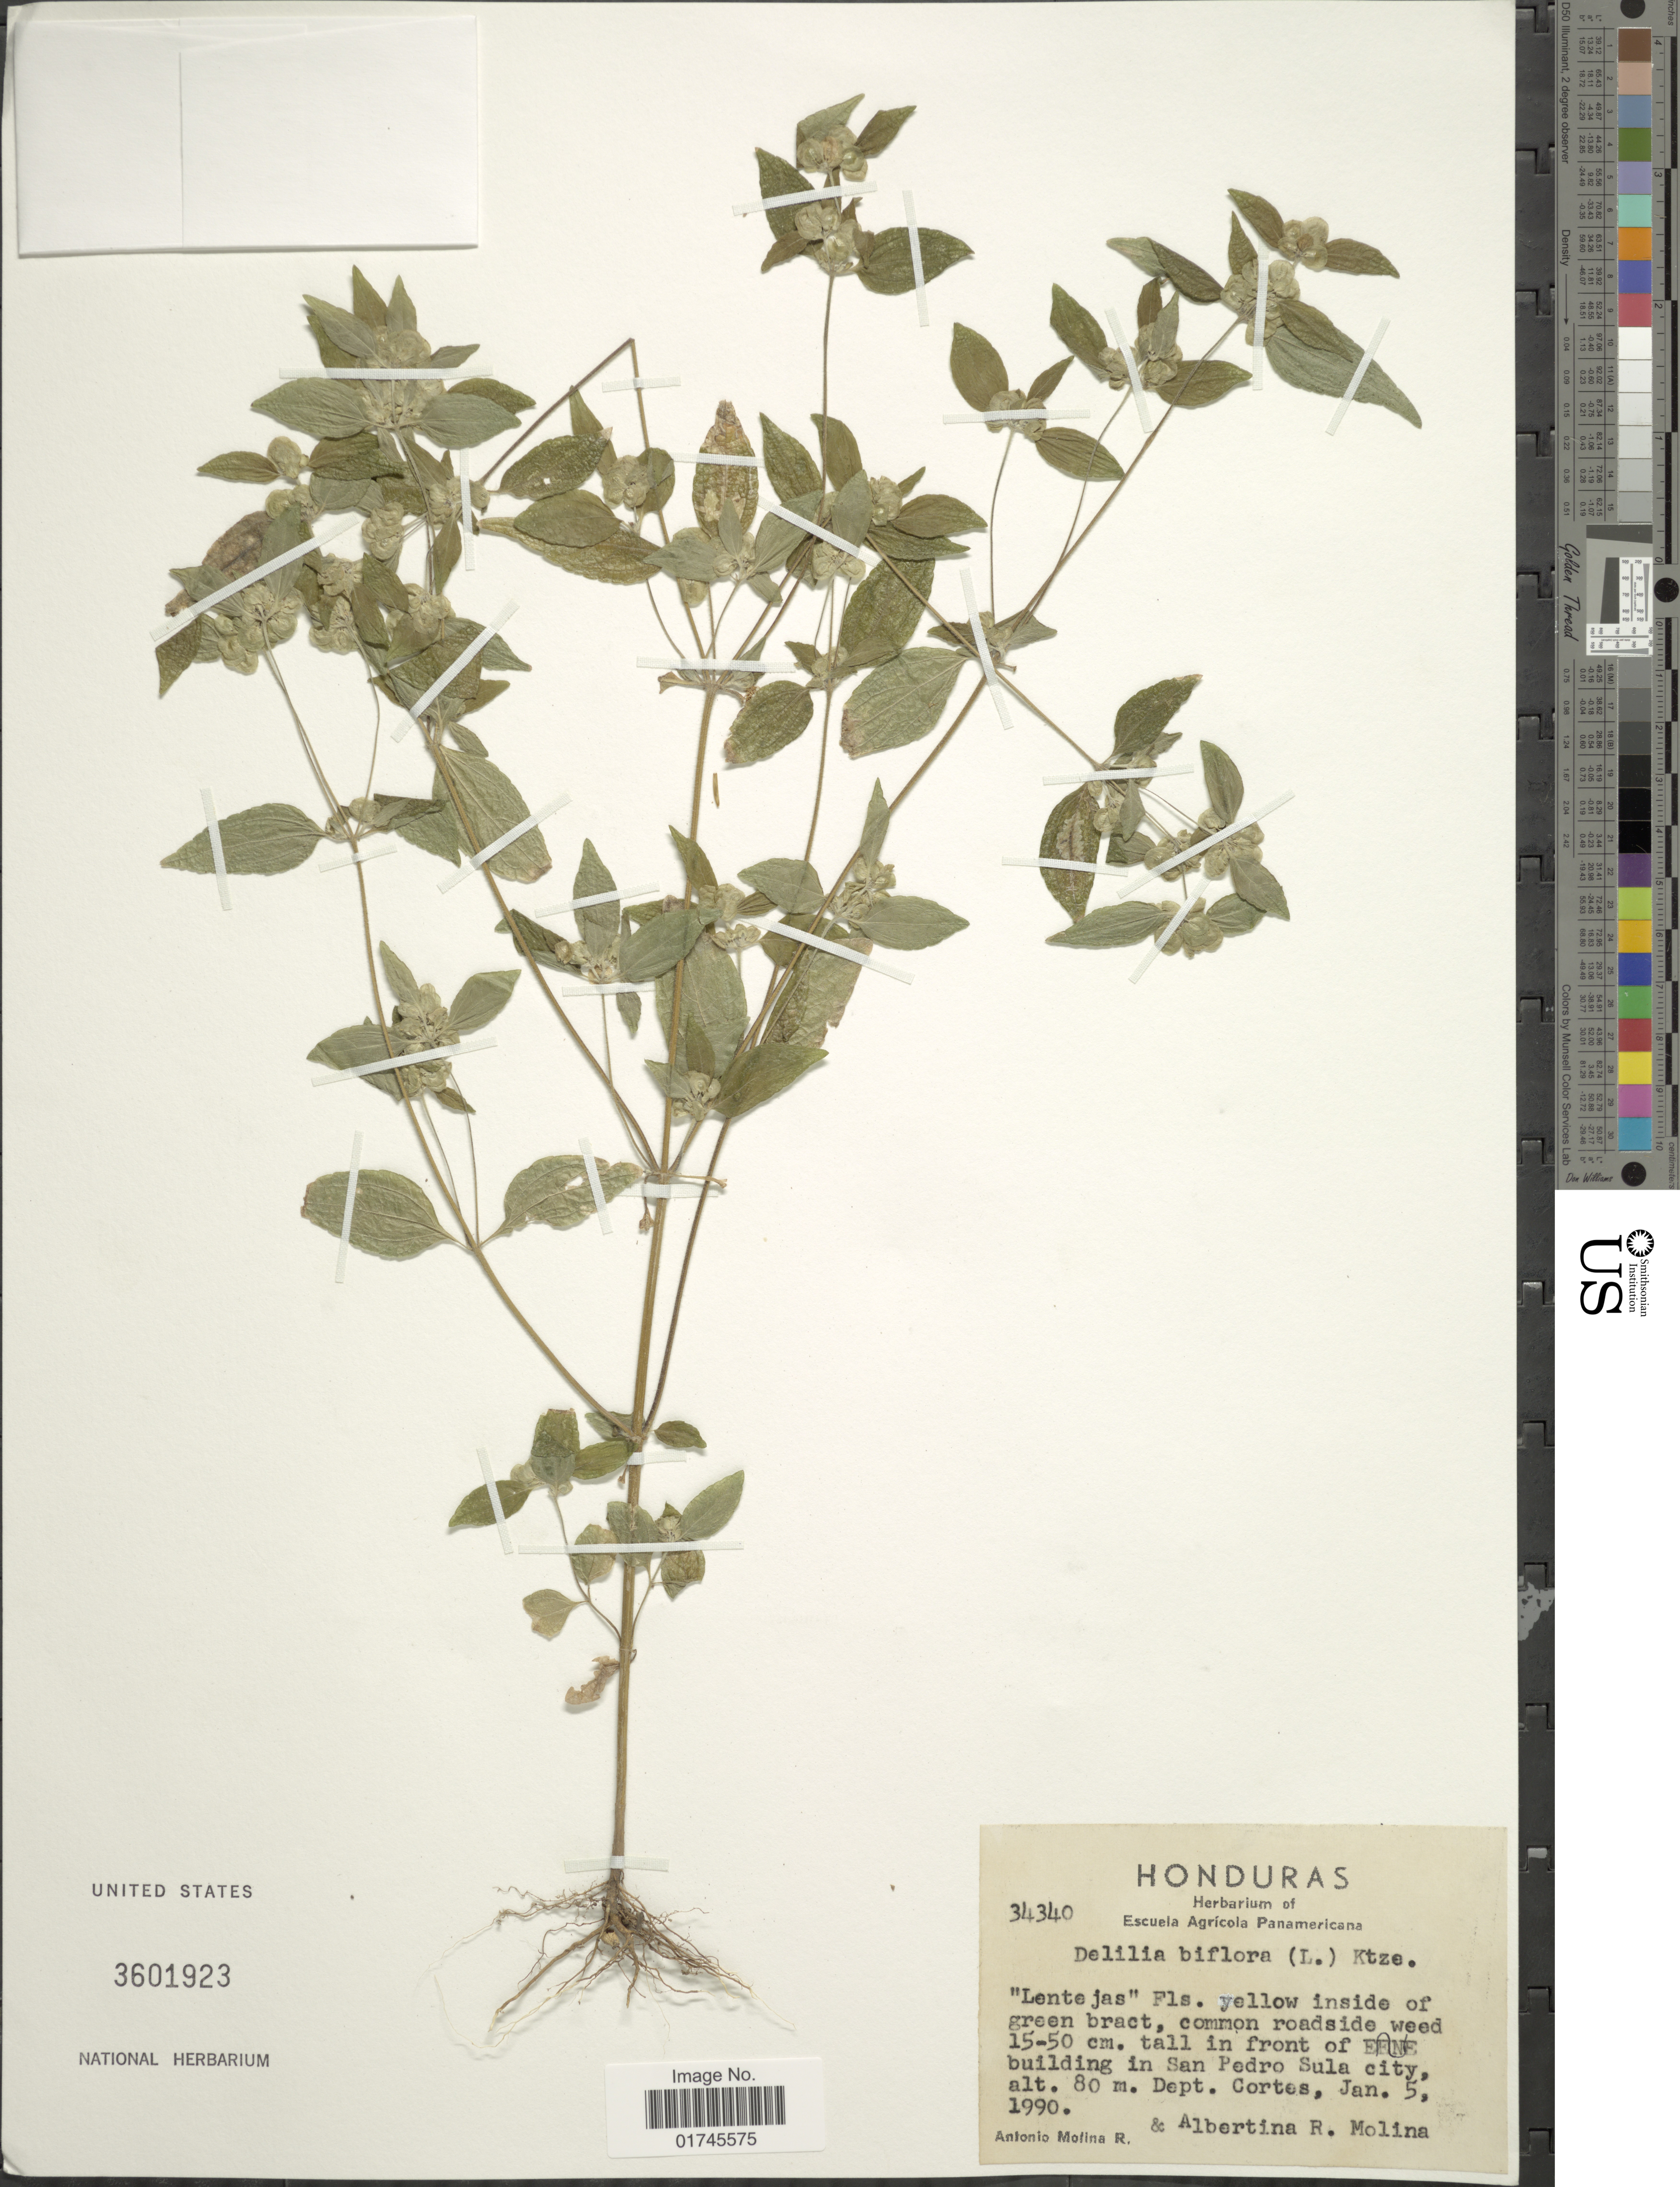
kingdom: Plantae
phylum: Tracheophyta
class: Magnoliopsida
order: Asterales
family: Asteraceae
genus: Delilia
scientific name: Delilia biflora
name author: (L.) Kuntze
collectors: A. Molina R. & A. R. Molina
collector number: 34340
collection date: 1990-01-05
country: Honduras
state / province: Cortés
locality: Building in San Pedro Sula City, Dept Cortes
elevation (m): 80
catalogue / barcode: US 3601923